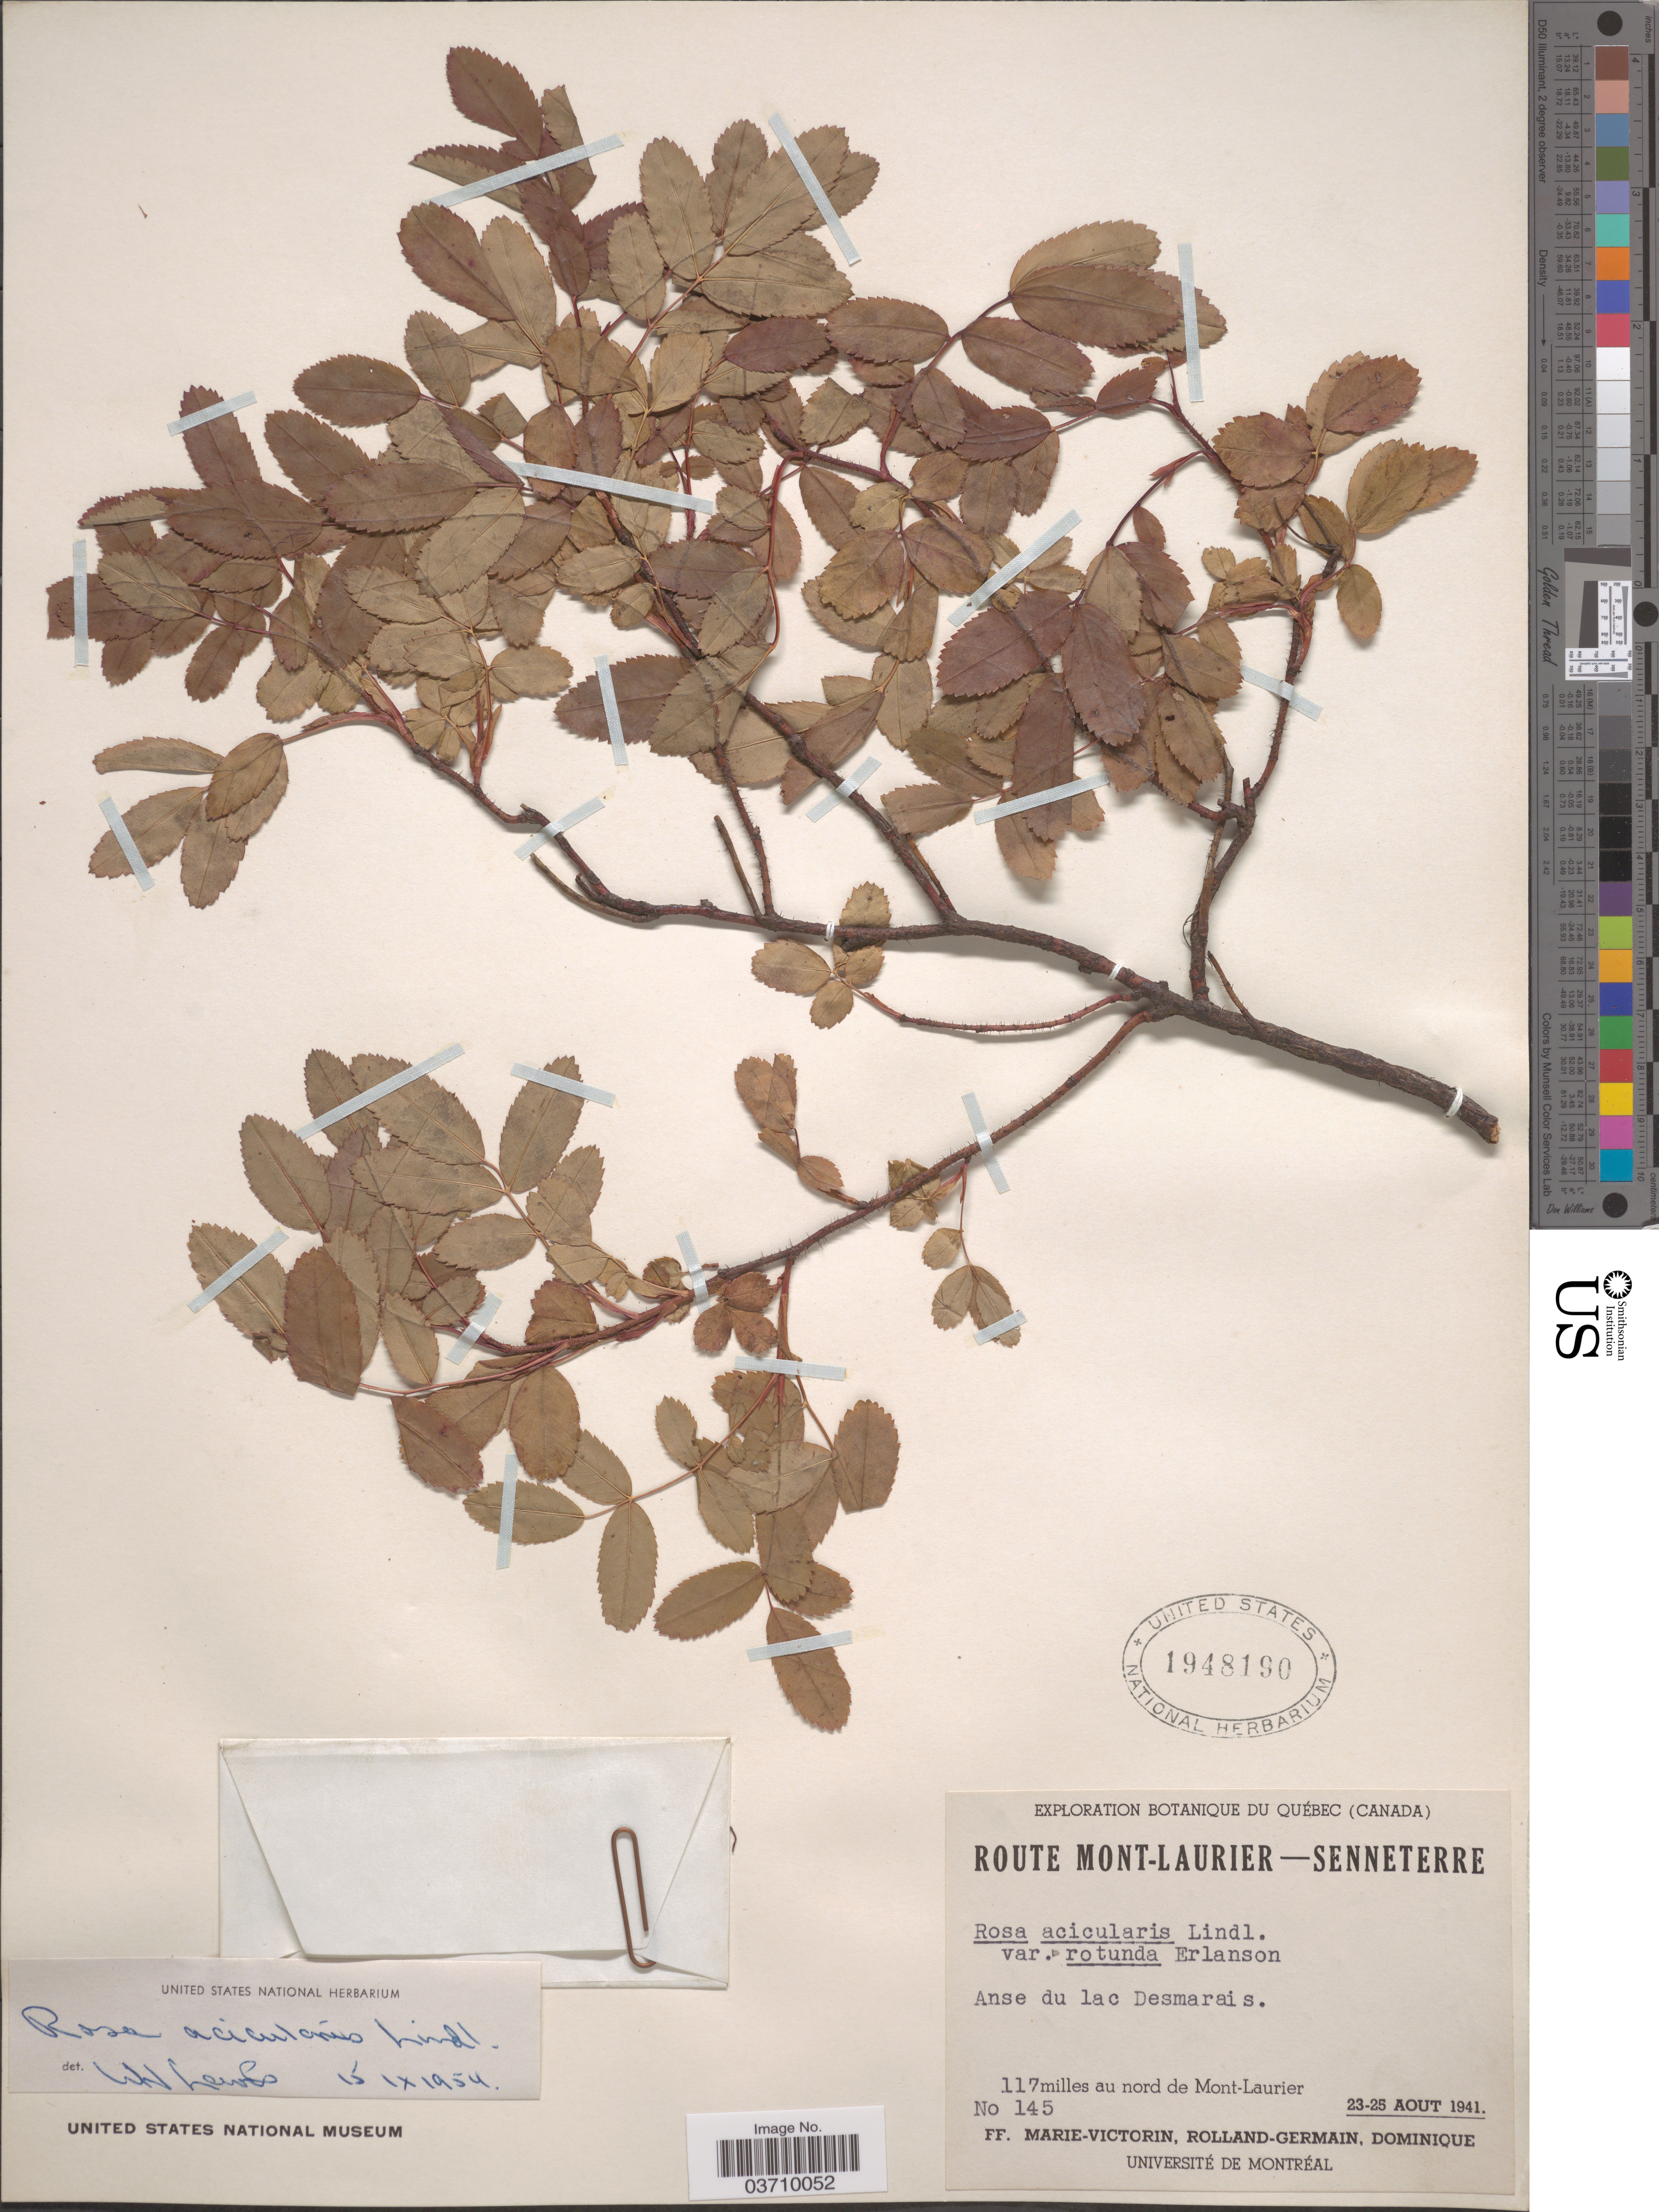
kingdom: Plantae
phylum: Tracheophyta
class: Magnoliopsida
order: Rosales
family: Rosaceae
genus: Rosa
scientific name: Rosa acicularis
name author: Lindl.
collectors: F. Marie-Victorin, Rolland-Germain & Dominique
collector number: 145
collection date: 1941-08-23/1941-08-25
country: Canada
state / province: Quebec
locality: Route Mont-Laurier-Senneterre. Anse du lac Desmarais. 117 milles au nord de Mont-Laurier.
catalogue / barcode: US 1948190